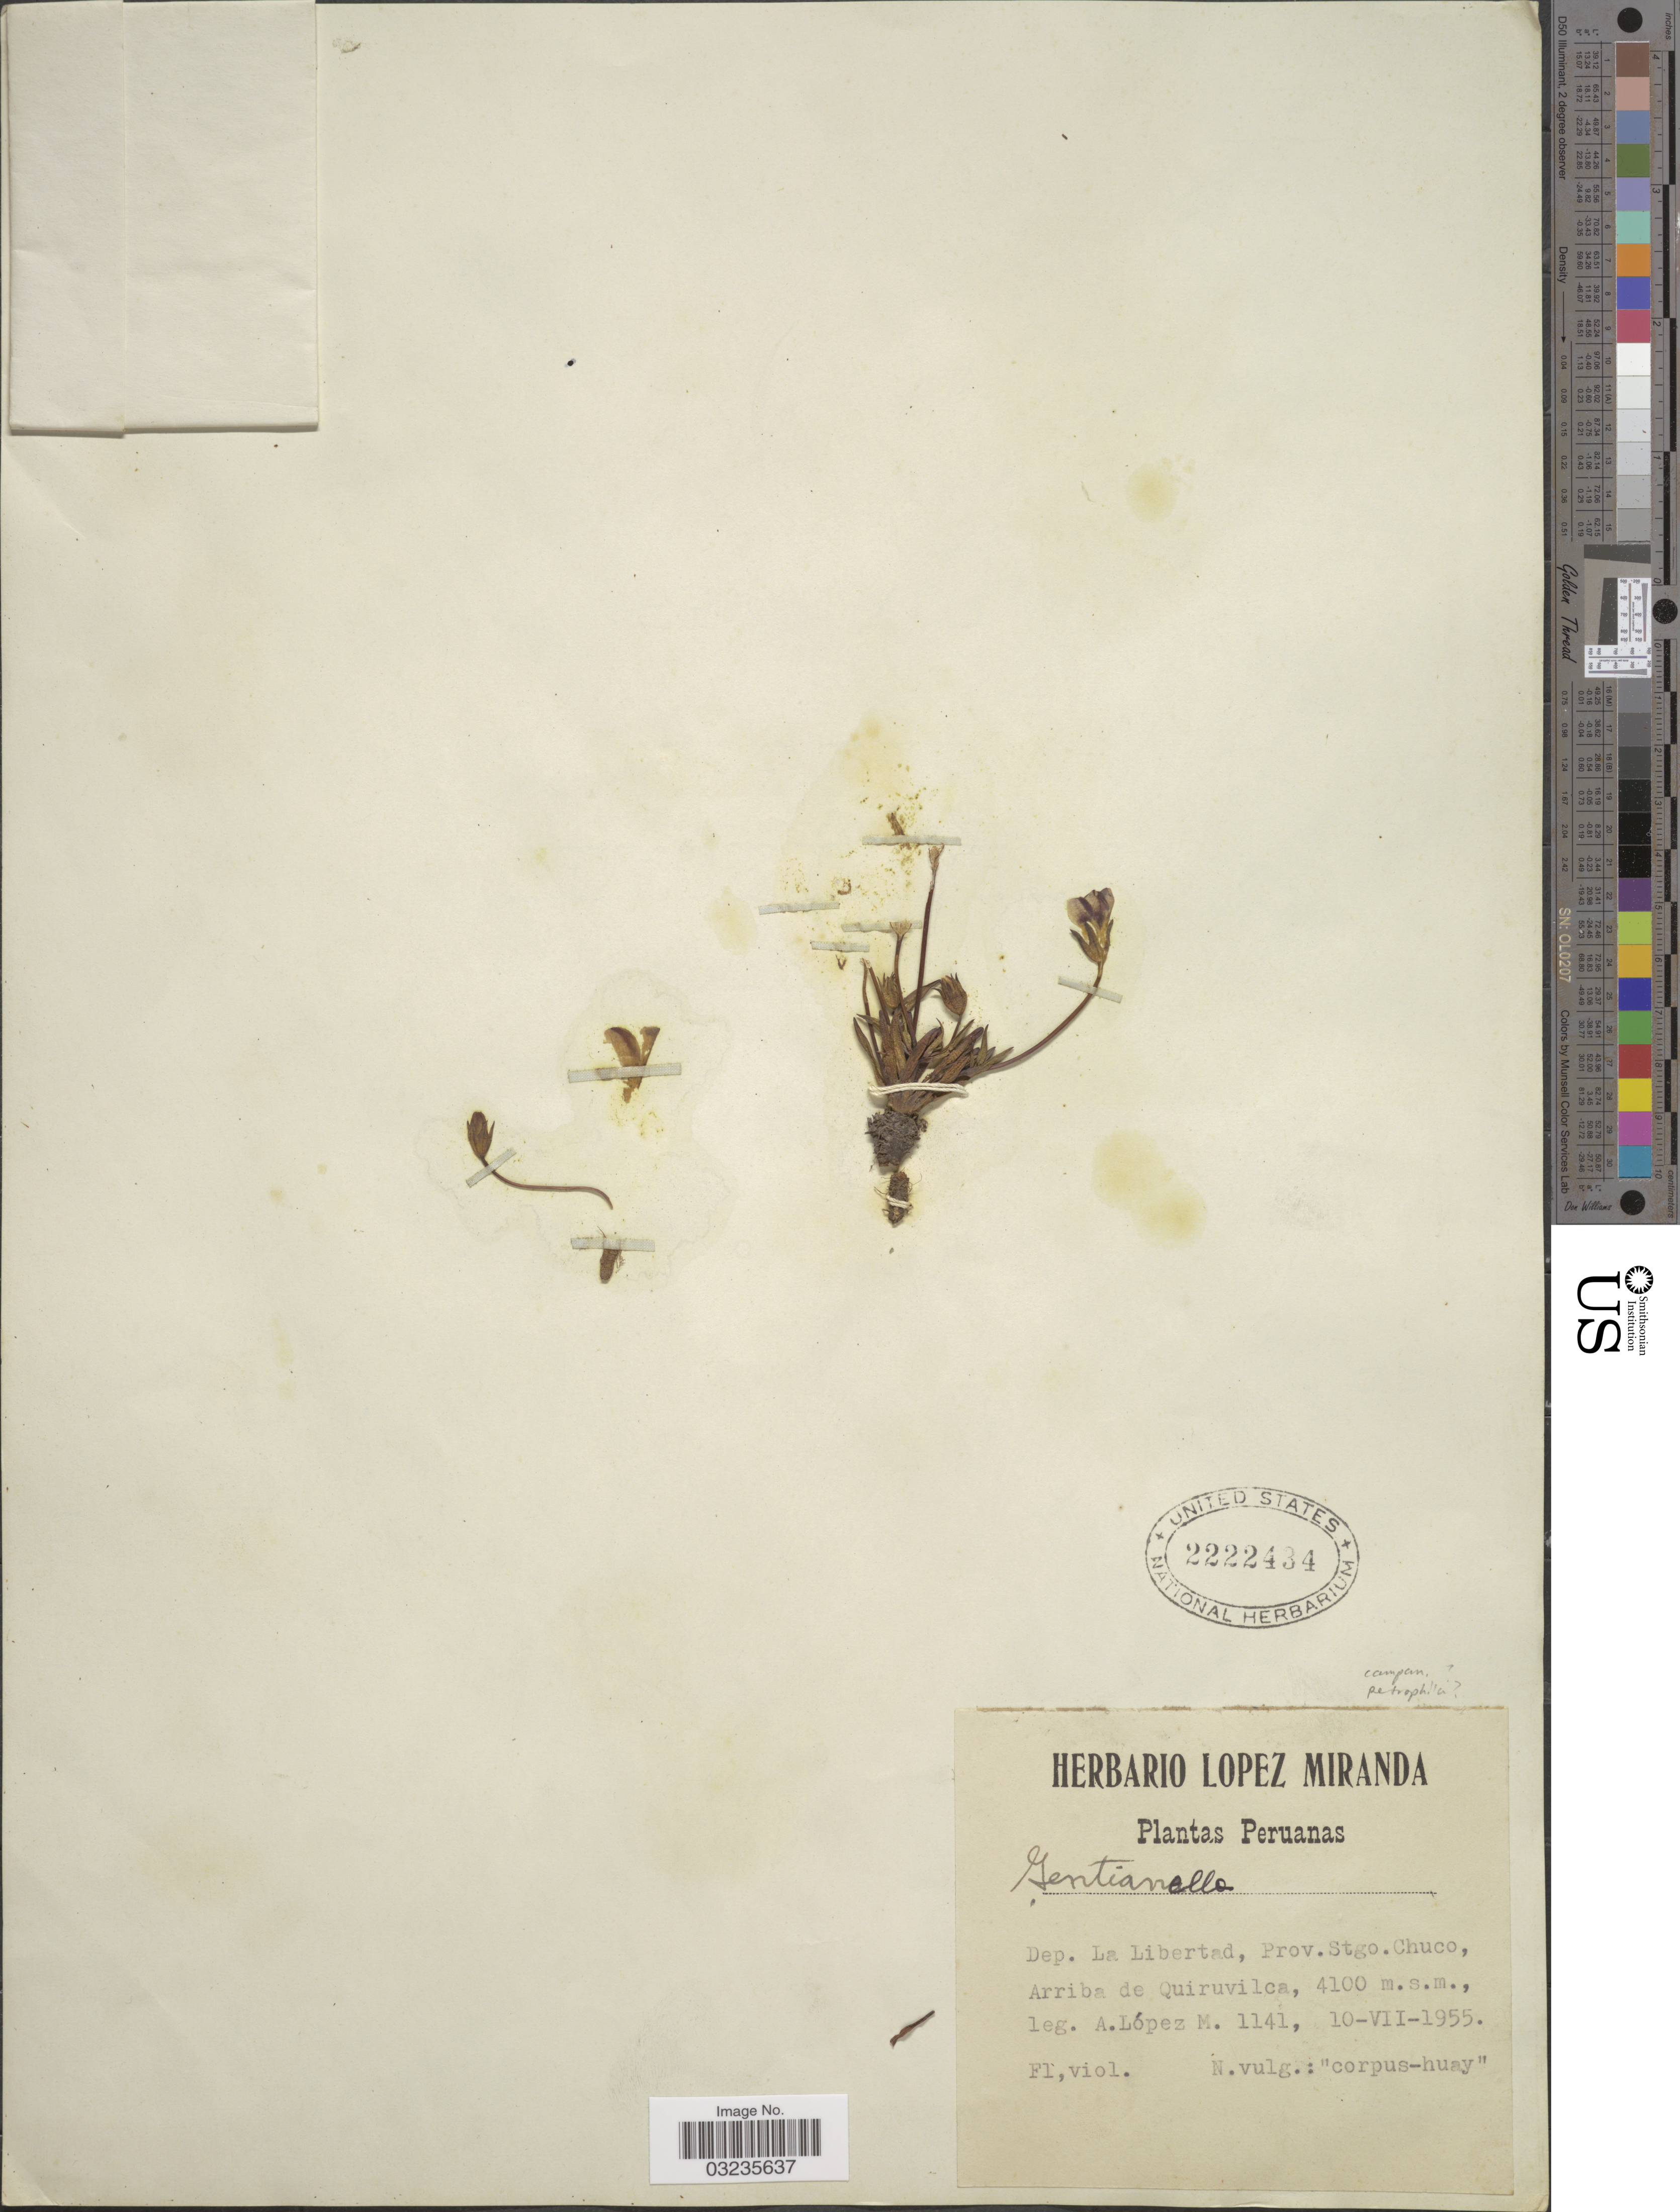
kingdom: Plantae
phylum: Tracheophyta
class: Magnoliopsida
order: Gentianales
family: Gentianaceae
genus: Gentiana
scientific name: Gentiana sp.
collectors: A. López M.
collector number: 1141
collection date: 1955-07-10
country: Peru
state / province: La Libertad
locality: Dep. La Libertad, Prov. Stgo. Chuco, Arriba de Quiruvilca.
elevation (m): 4100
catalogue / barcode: US 2222434